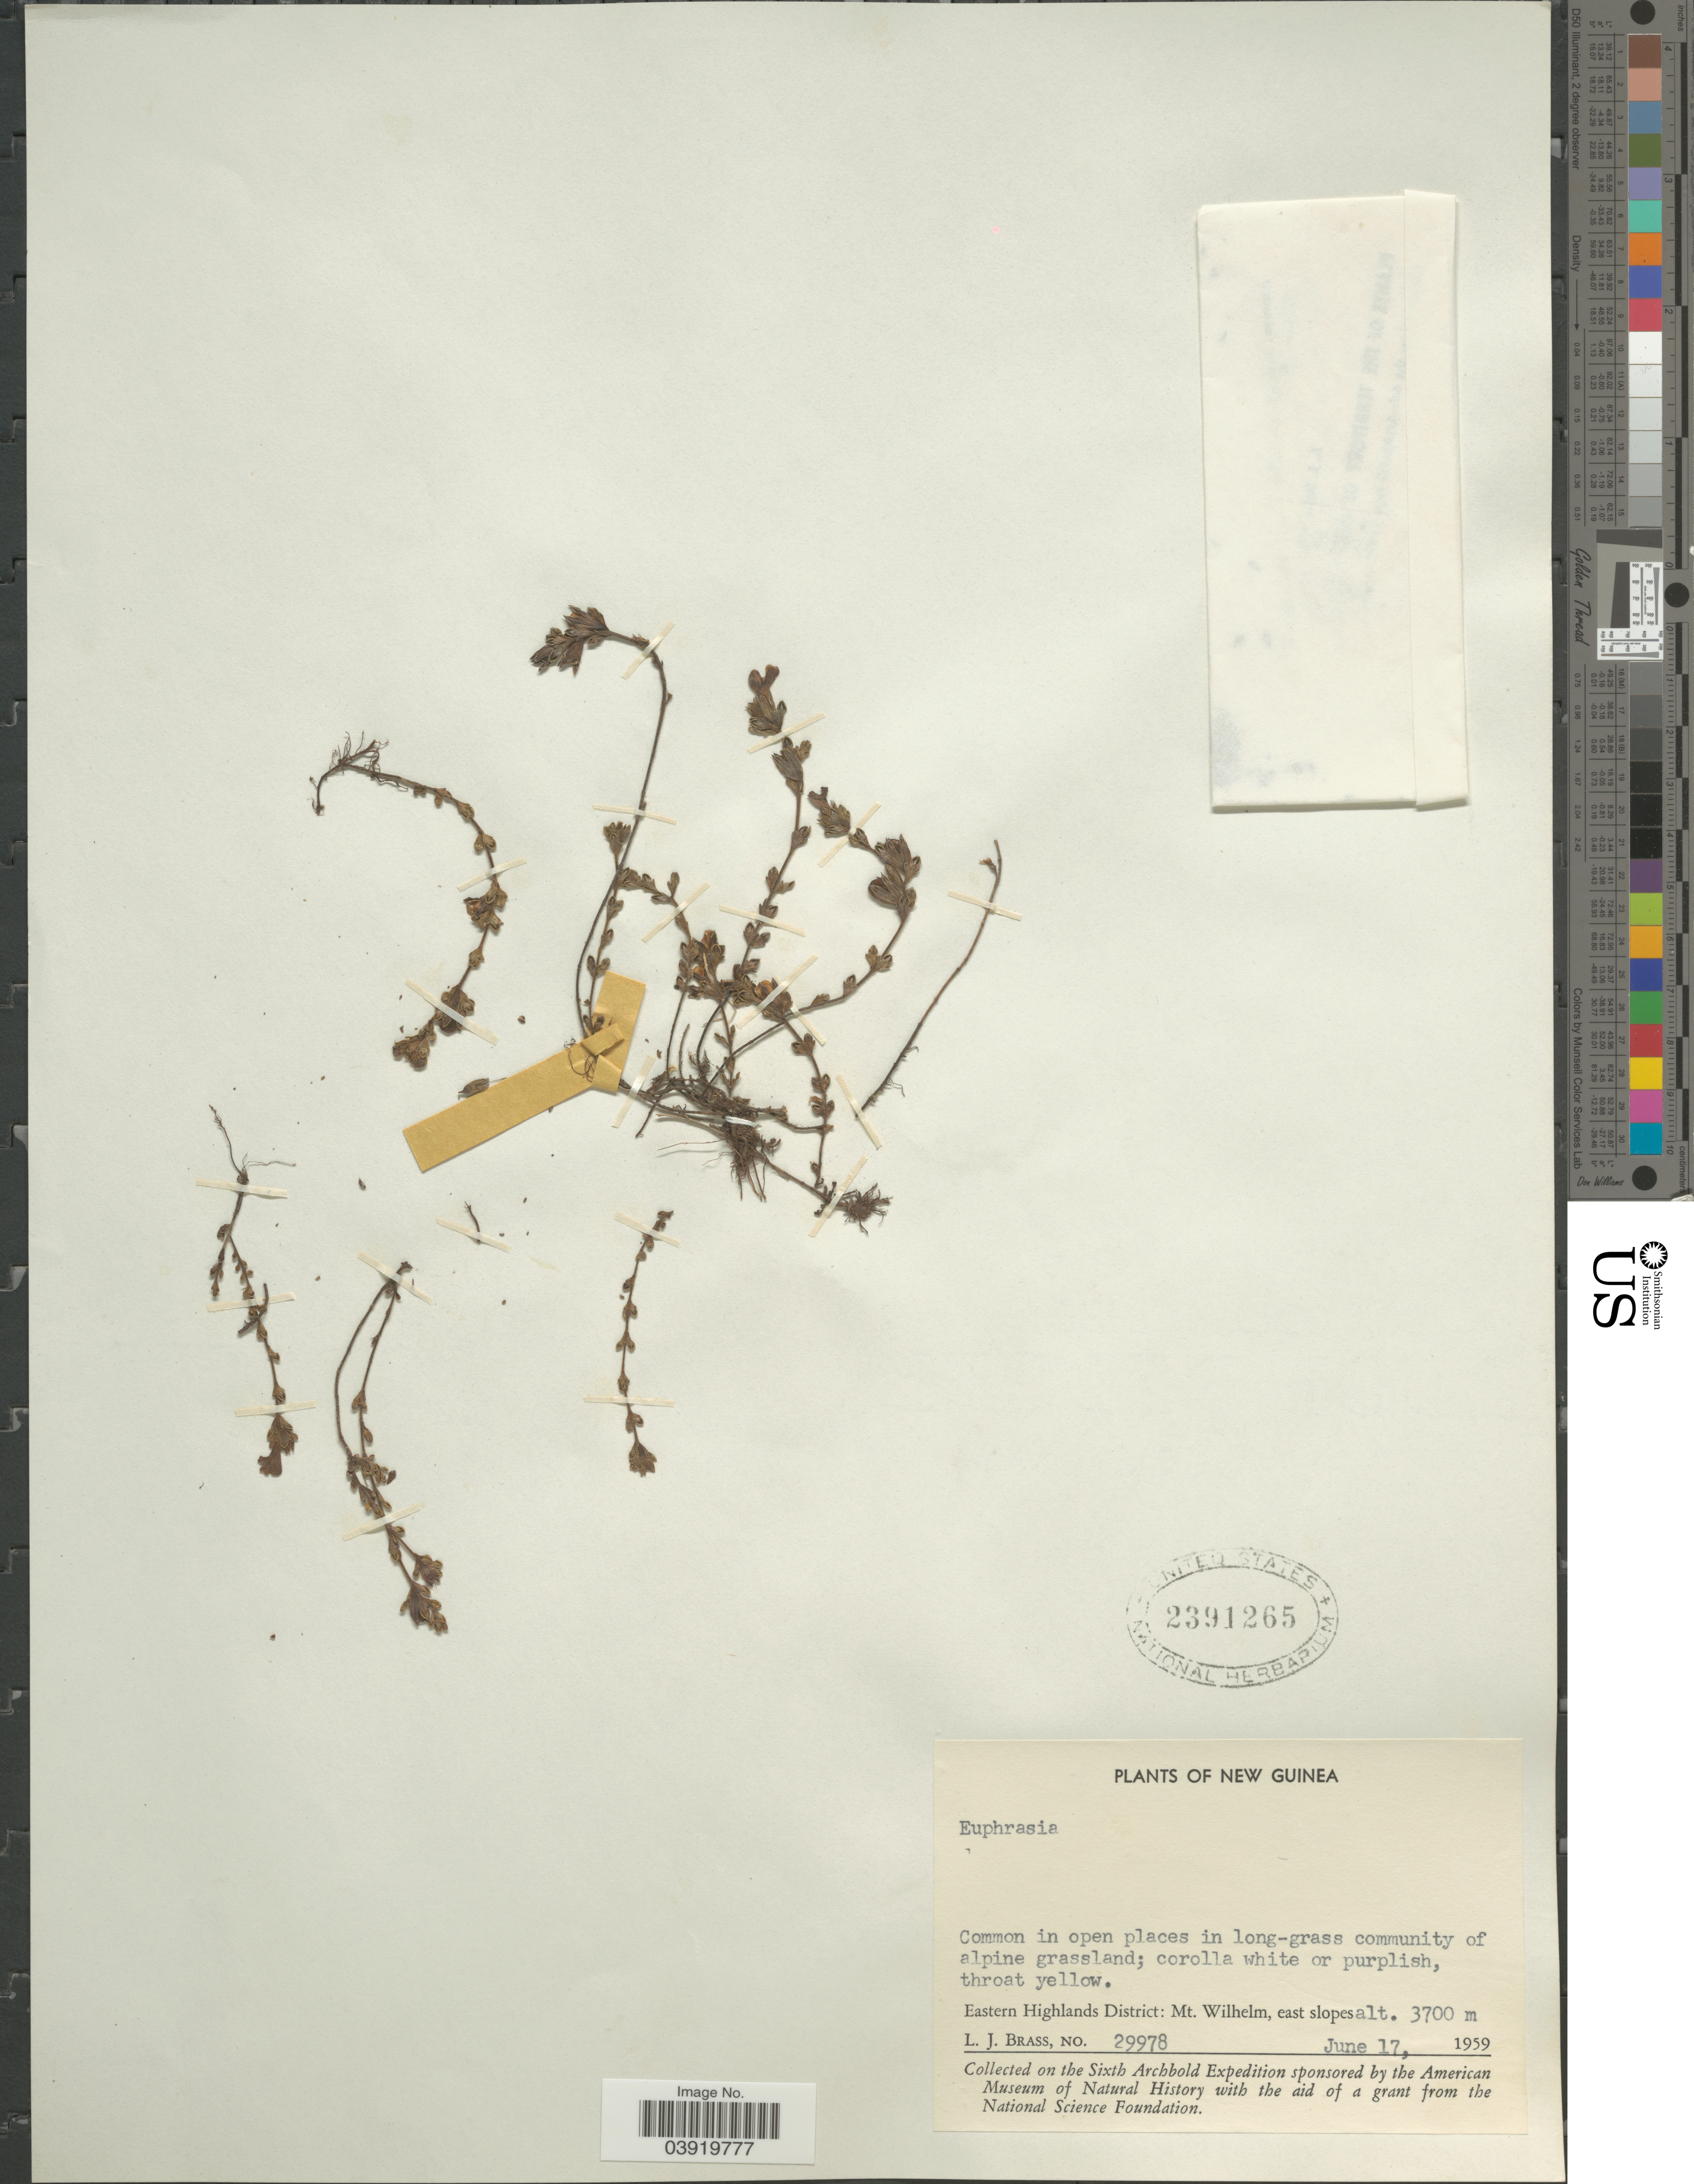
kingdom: Plantae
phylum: Tracheophyta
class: Magnoliopsida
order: Lamiales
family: Orobanchaceae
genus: Euphrasia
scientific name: Euphrasia sp.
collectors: L. J. Brass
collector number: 29978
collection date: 1959-06-17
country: Papua New Guinea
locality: New Guinea. Eastern Highlands District: Mt. Wilhelm, east slopes.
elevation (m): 3700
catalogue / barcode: US 2391265